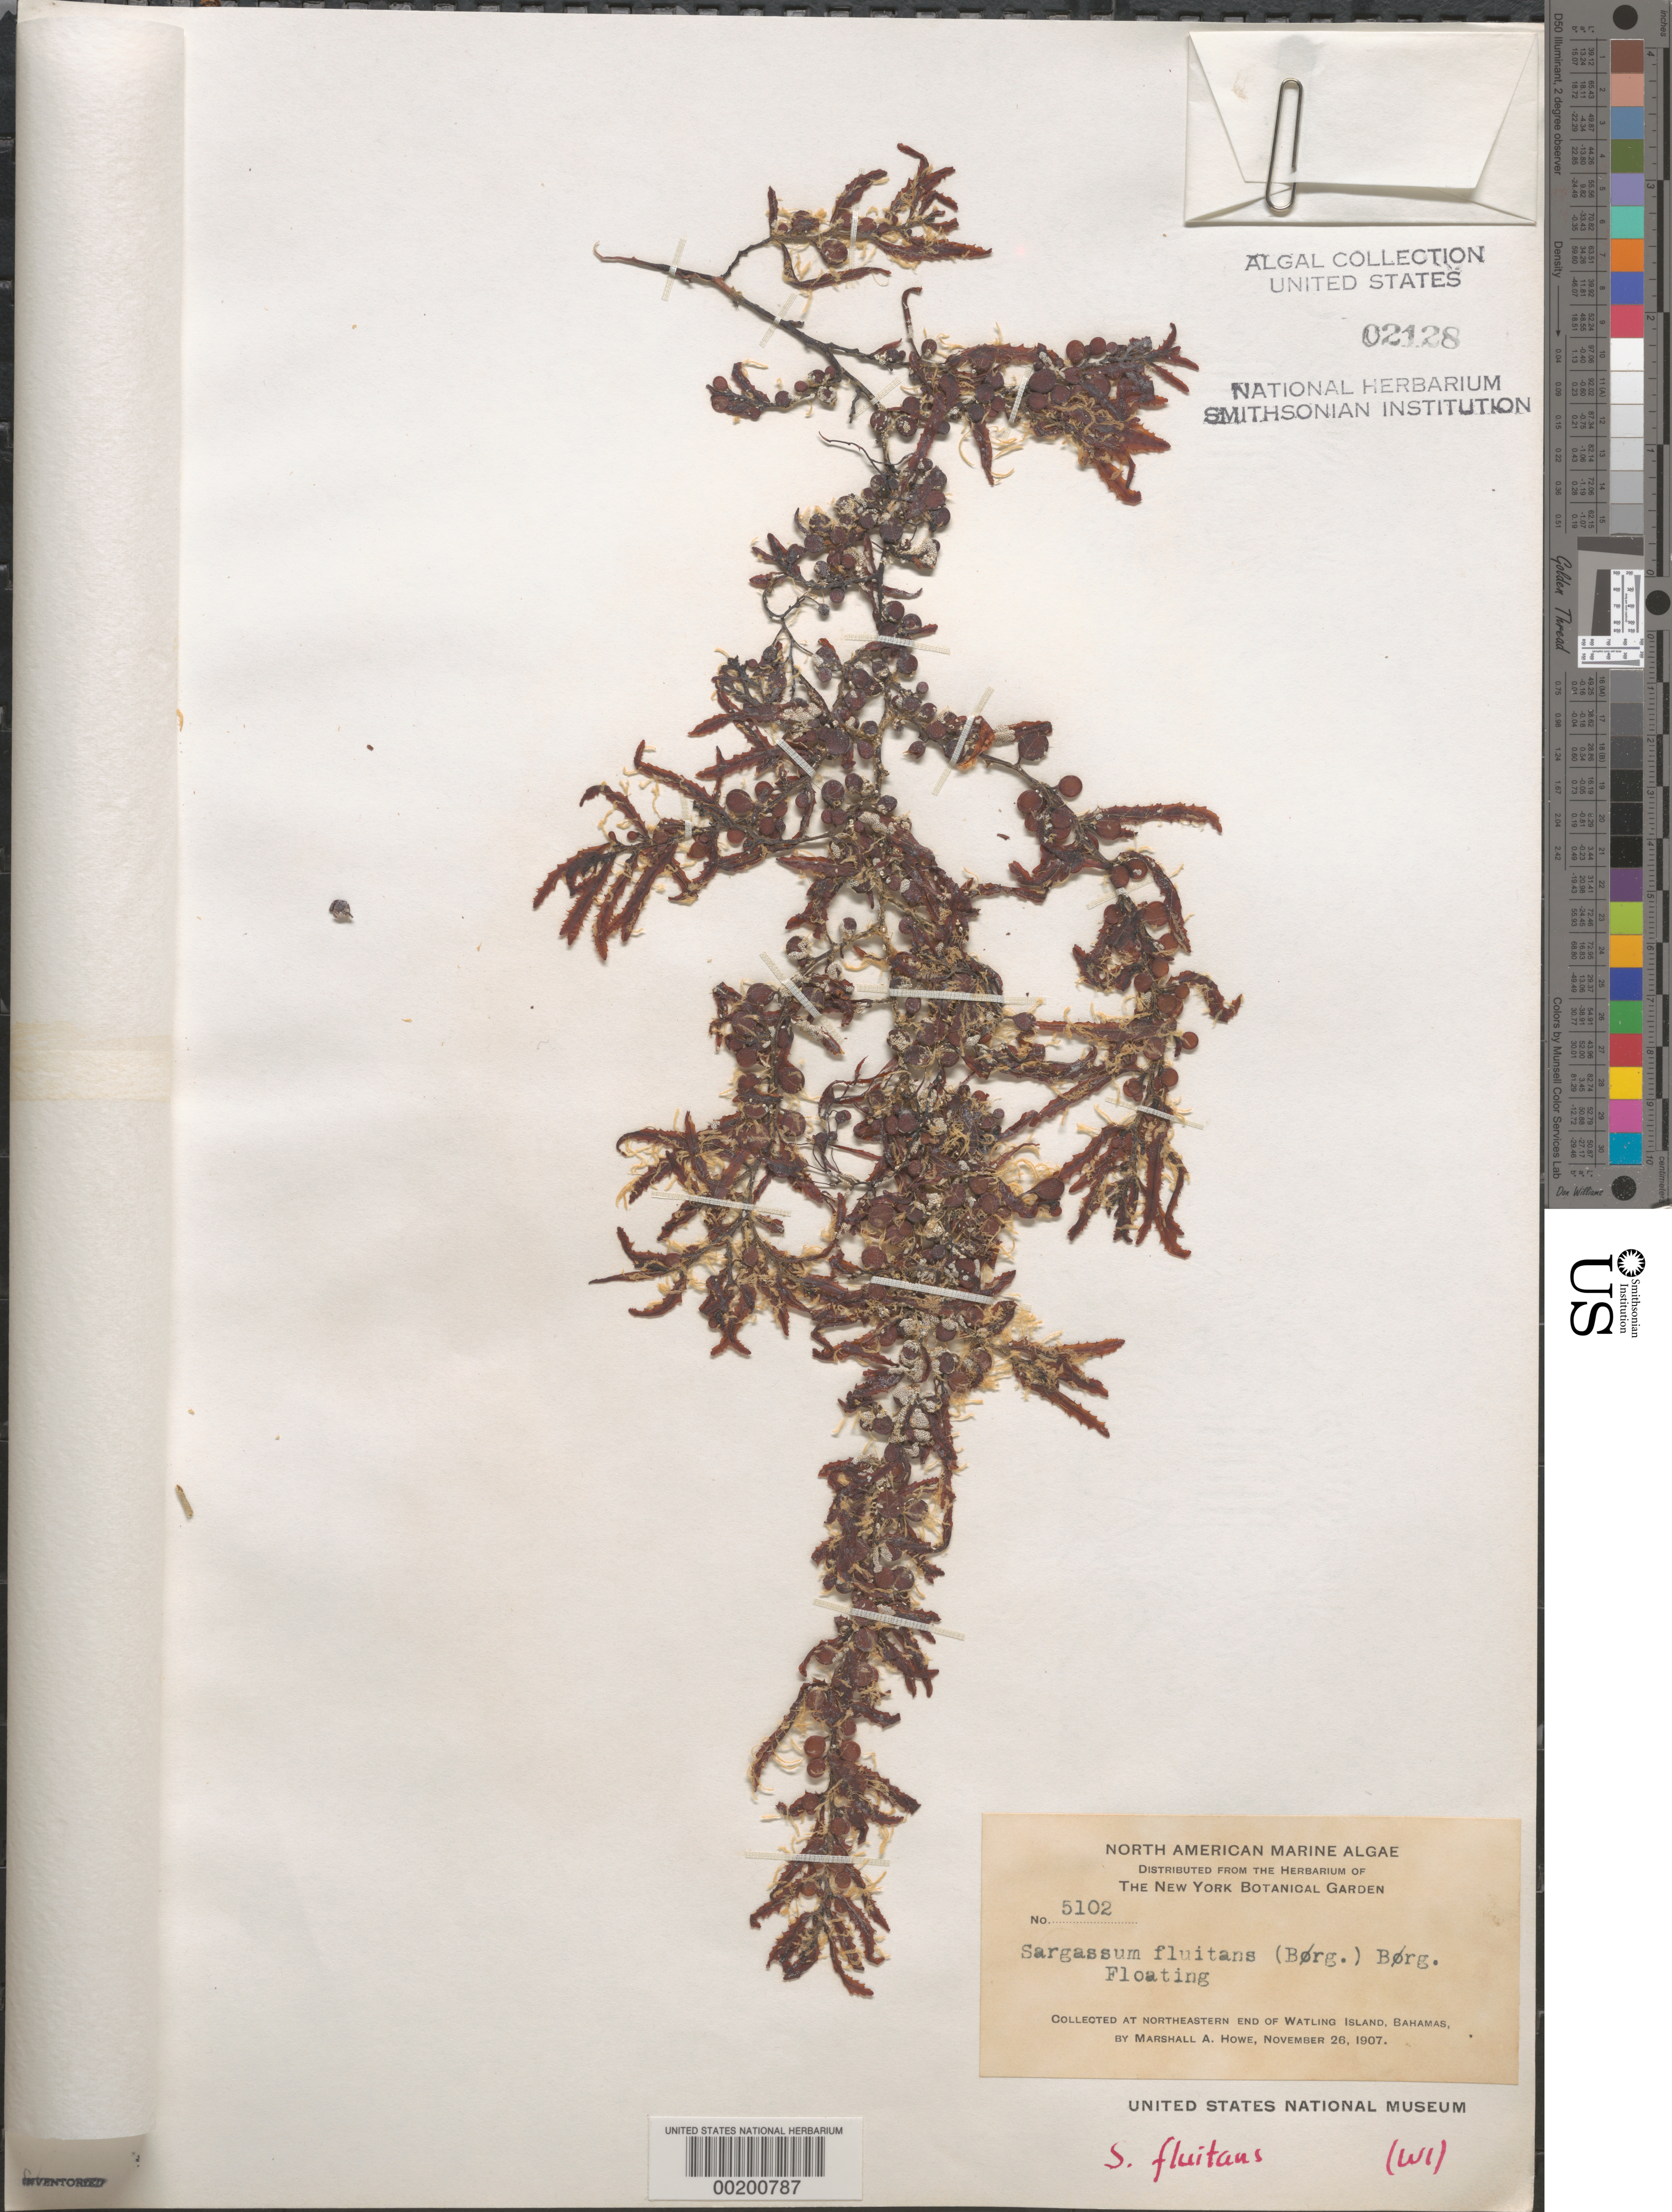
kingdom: Chromista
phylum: Ochrophyta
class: Phaeophyceae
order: Fucales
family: Sargassaceae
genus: Sargassum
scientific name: Sargassum fluitans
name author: (Børgesen) Børgesen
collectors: M. A. Howe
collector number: MAH 5102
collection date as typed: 26 Nov 1907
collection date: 1907-11-26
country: Bahamas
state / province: San Salvador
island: San Salvador Island (Watling Island)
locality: Northeast end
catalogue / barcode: US 2128